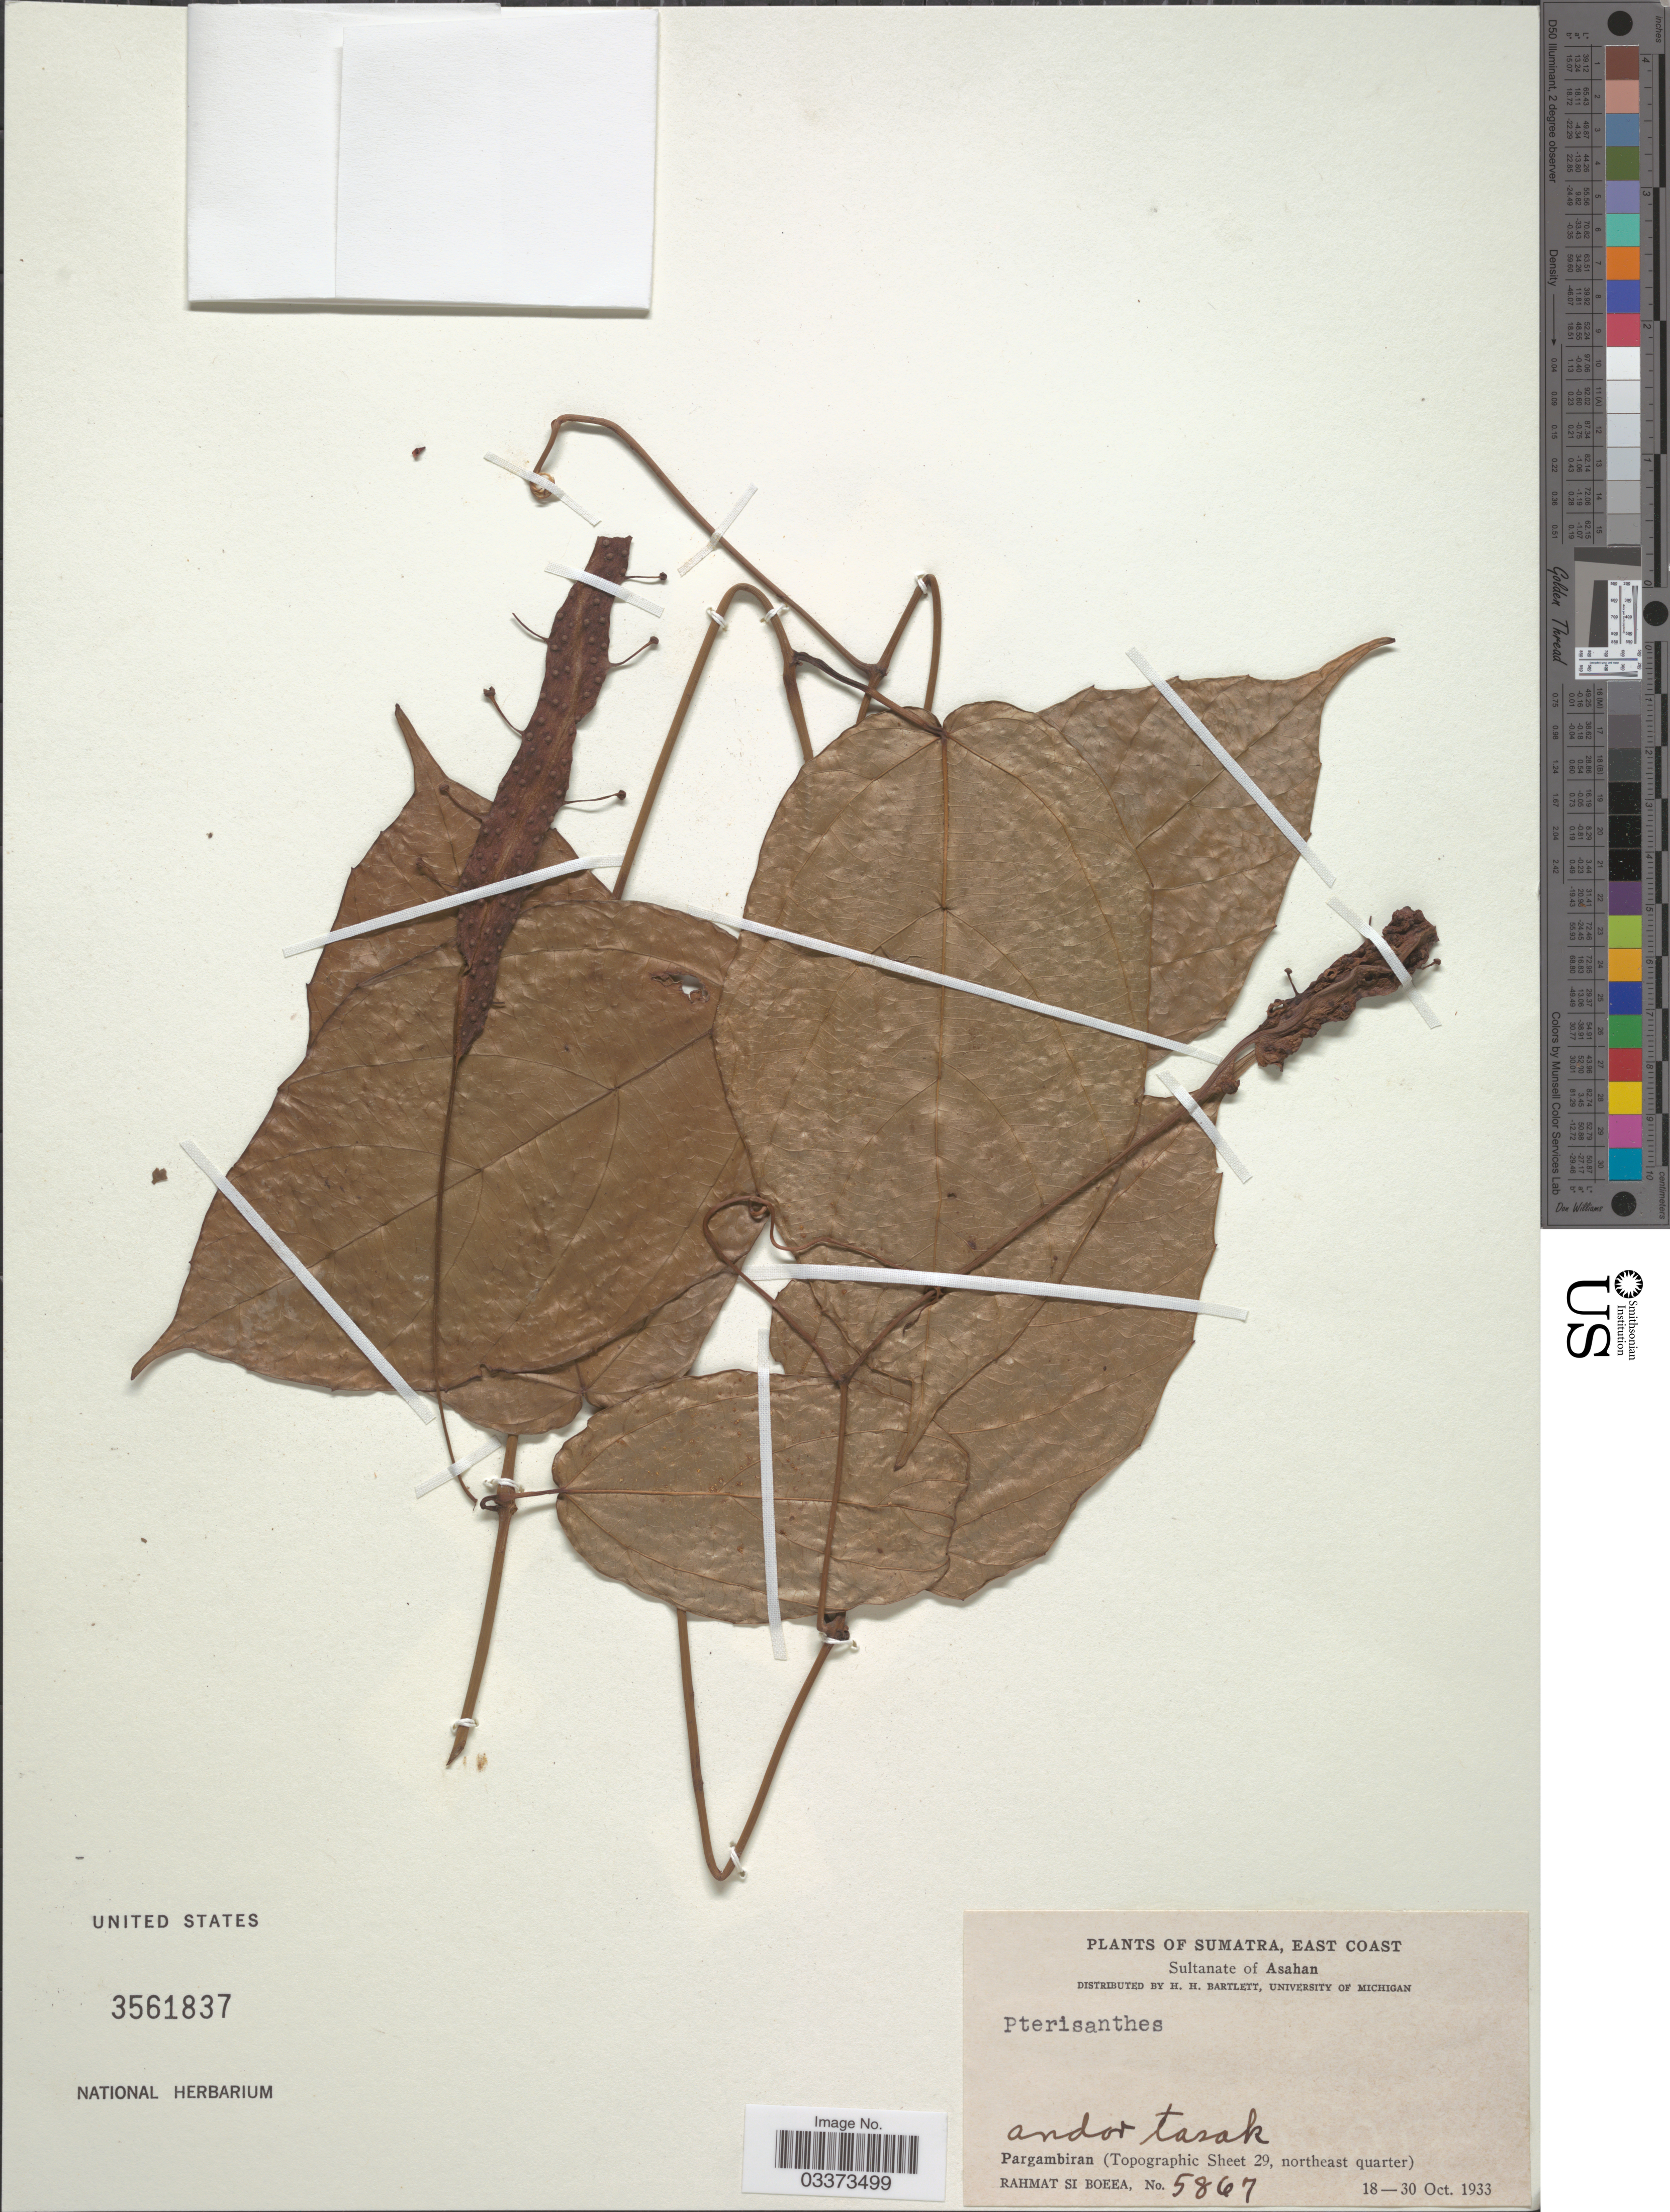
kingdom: Plantae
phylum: Tracheophyta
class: Magnoliopsida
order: Vitales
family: Vitaceae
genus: Pterisanthes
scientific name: Pterisanthes sp.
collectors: Rahmat Si Boeea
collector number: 5867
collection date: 1933-10-18/1933-10-30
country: Indonesia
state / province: Sumatra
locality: East Coast. Sultanate of Asahan. Pargambiran (Topographic Sheet 29, northeast quarter).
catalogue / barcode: US 3561837